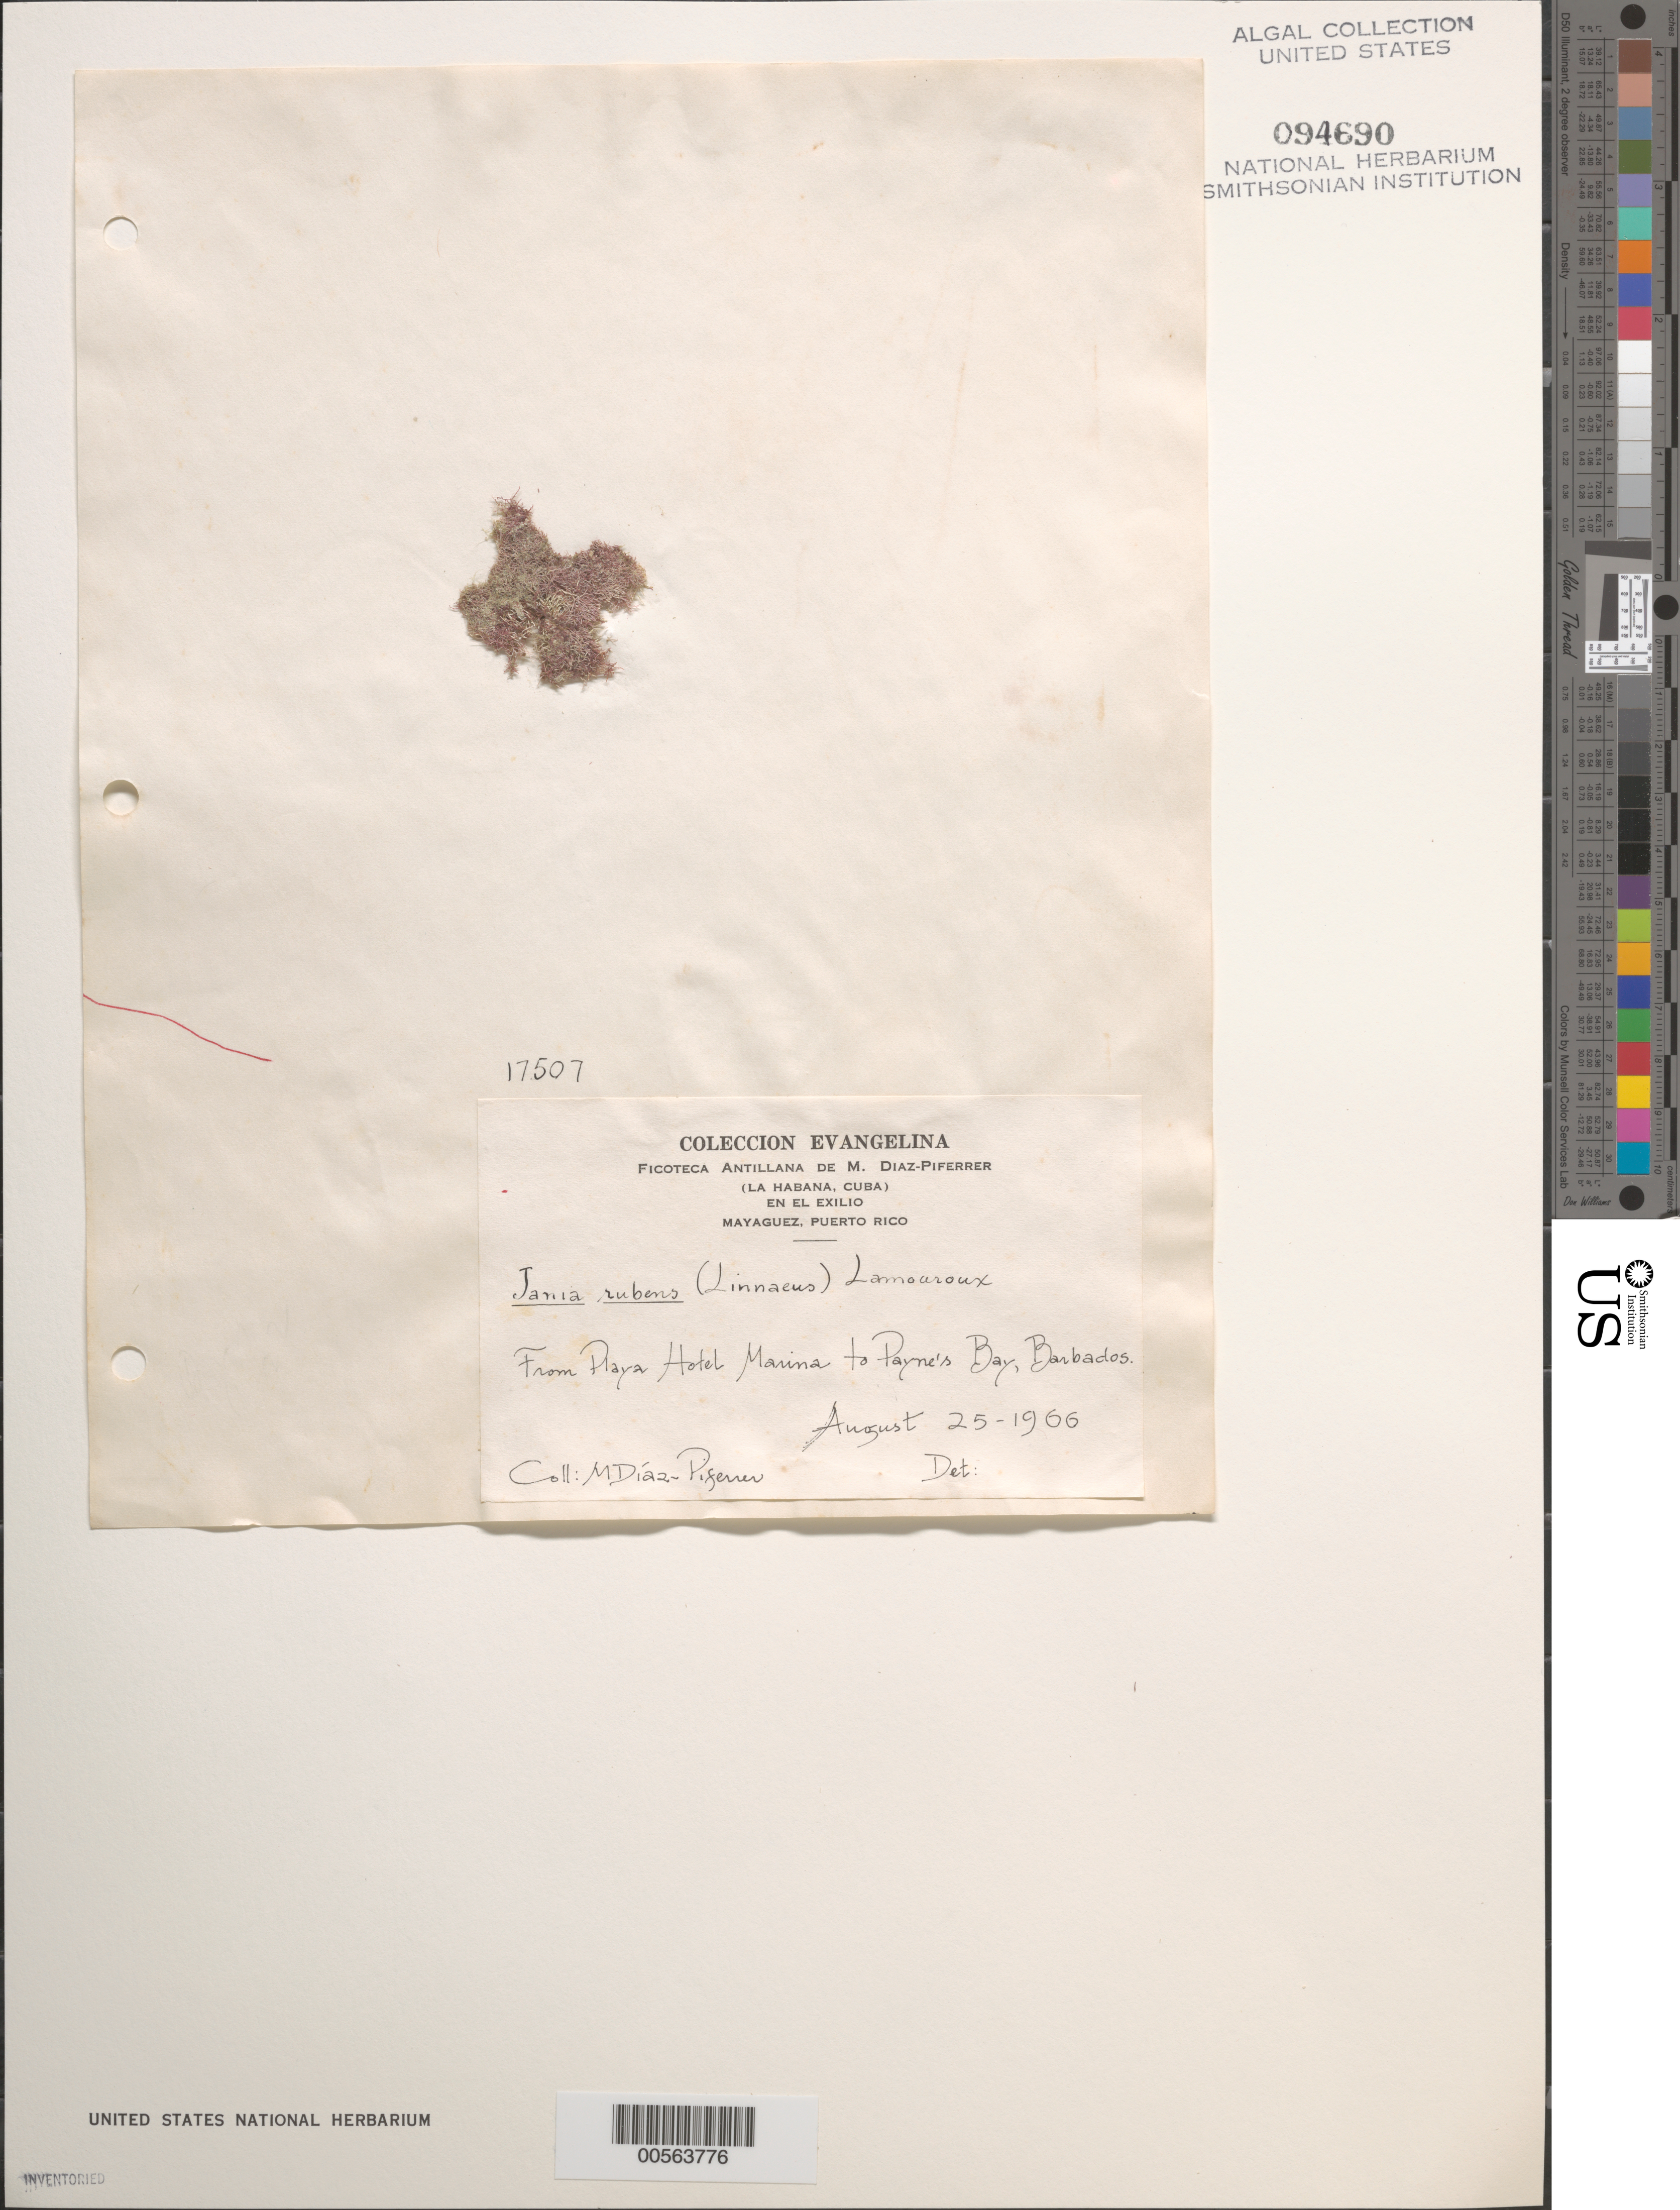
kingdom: Plantae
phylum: Rhodophyta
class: Florideophyceae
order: Corallinales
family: Corallinaceae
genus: Jania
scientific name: Jania rubens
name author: (L.) J.V.Lamouroux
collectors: M. Diaz-Piferrer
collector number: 17507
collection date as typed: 25 Aug 1966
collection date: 1966-08-25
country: Barbados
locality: From Hotel Marina Beach to Payne's Bay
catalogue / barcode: US 94690